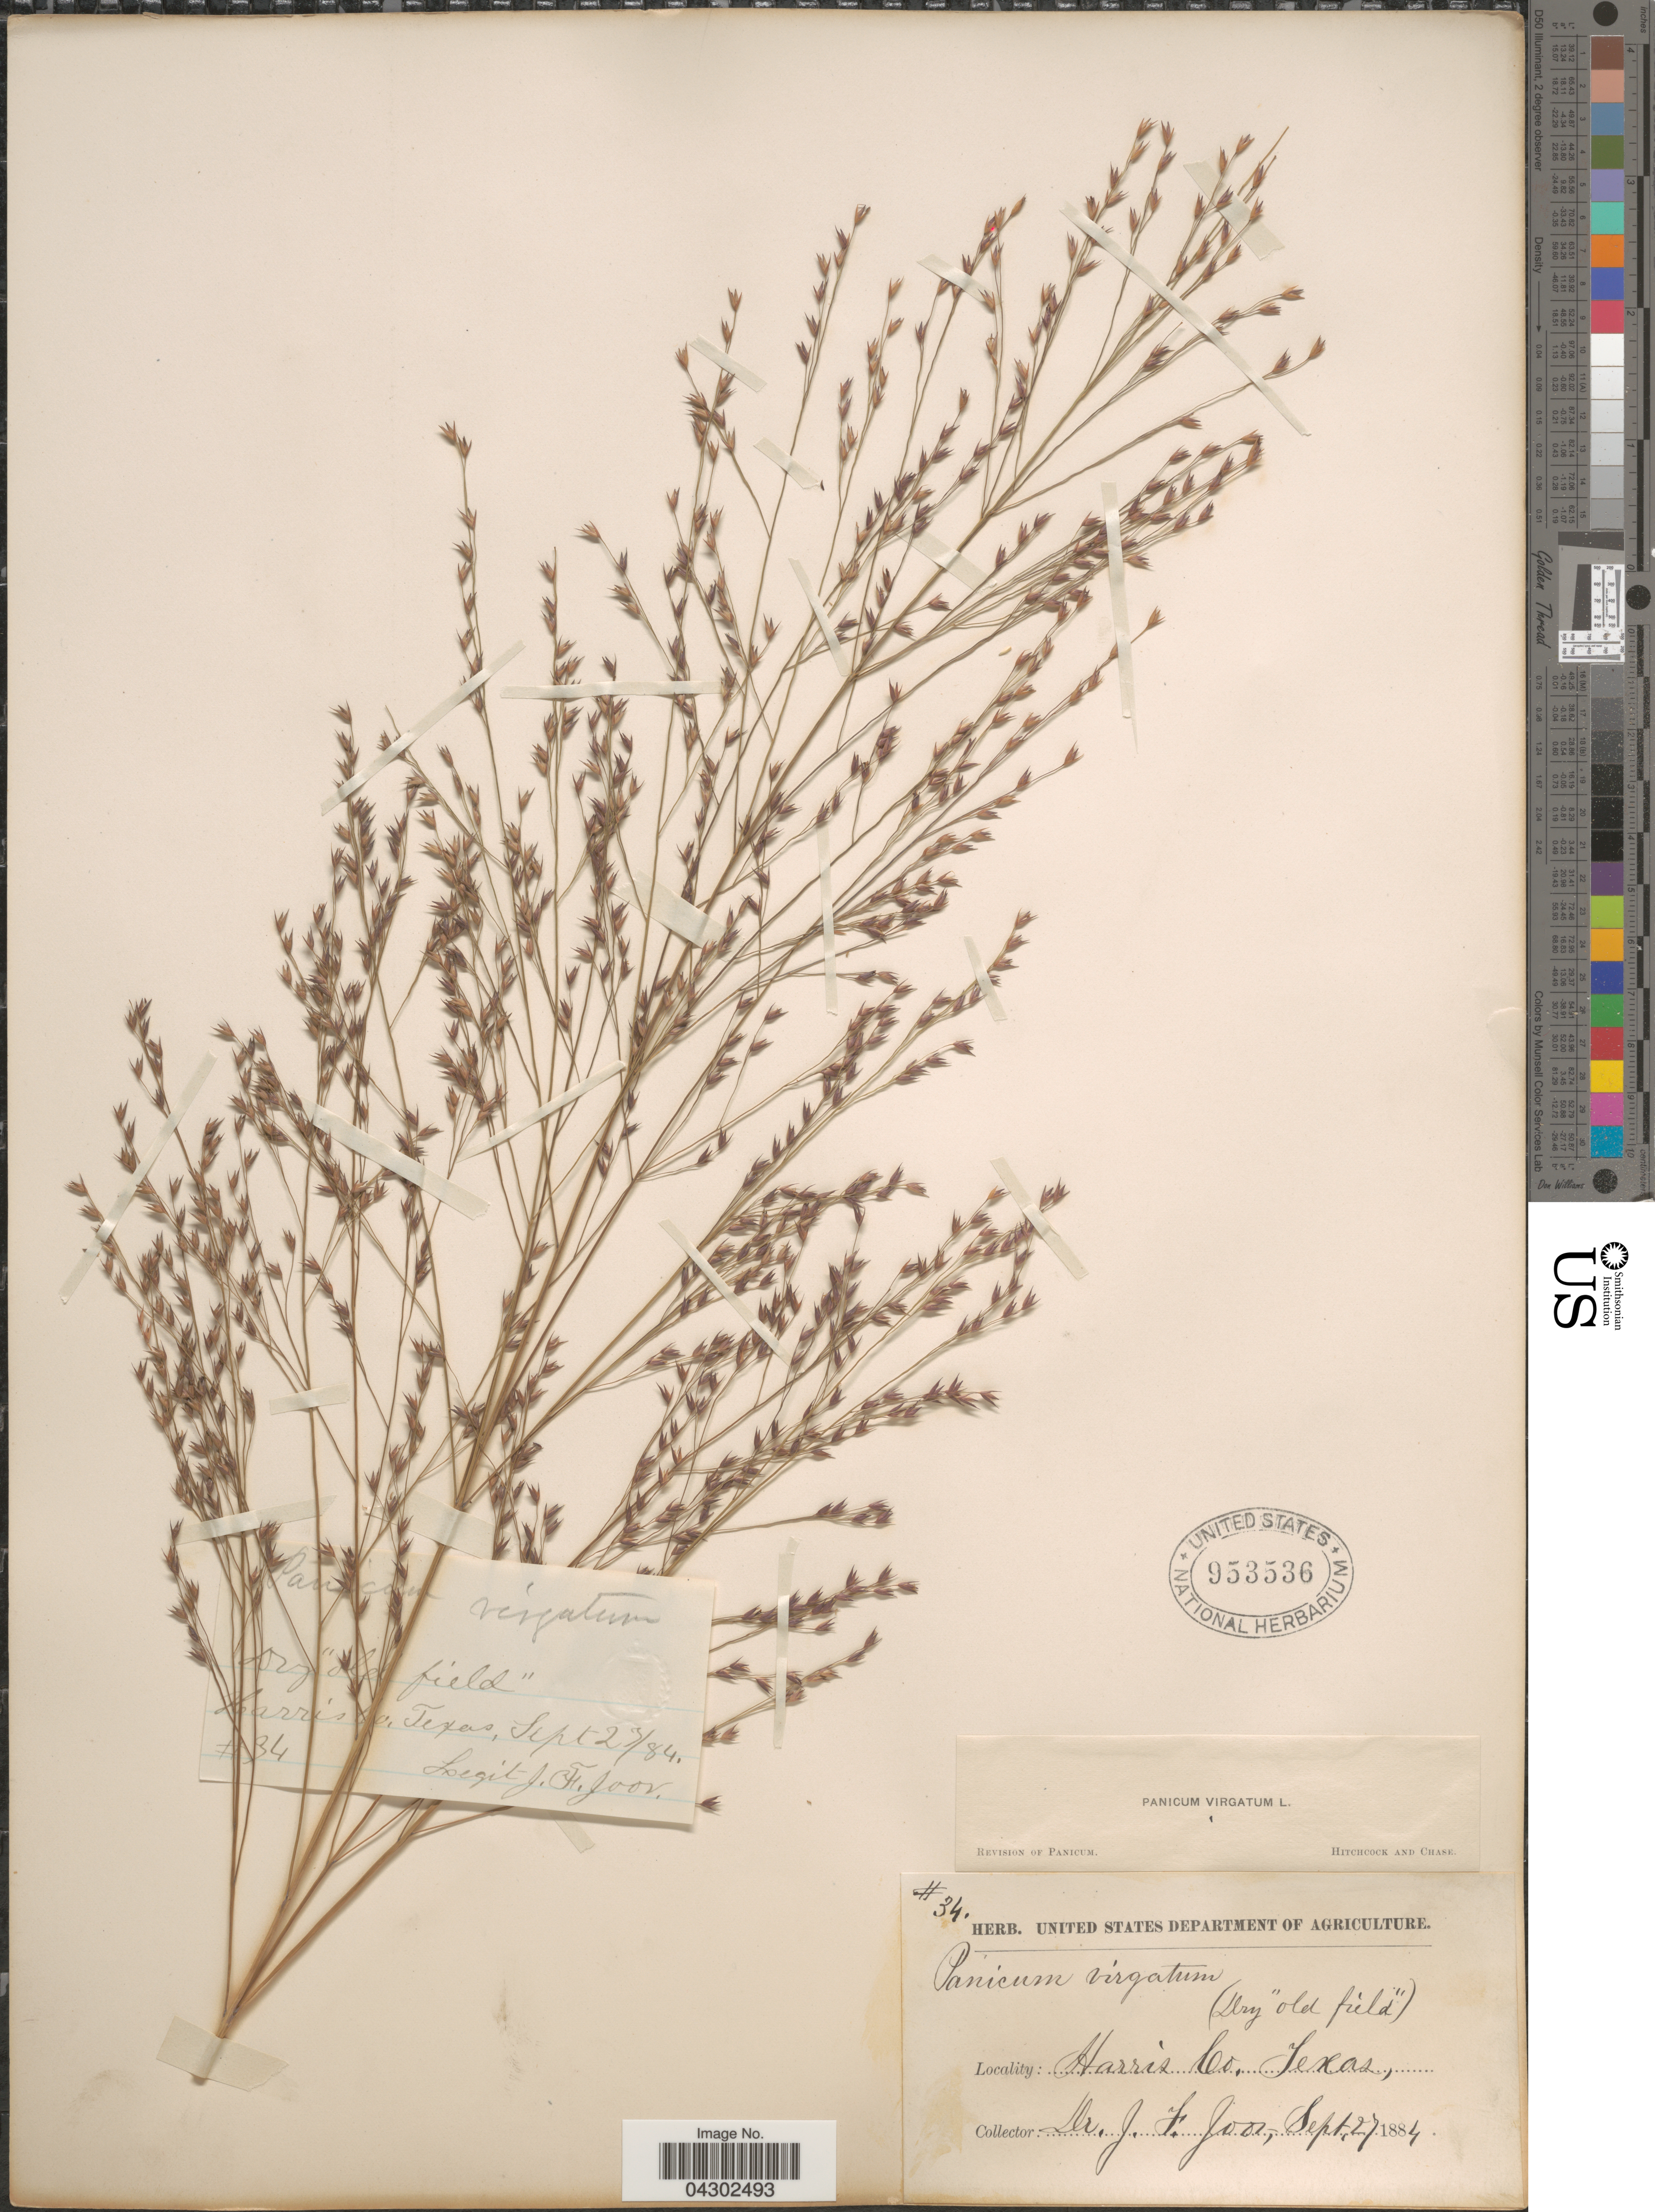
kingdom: Plantae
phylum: Tracheophyta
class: Liliopsida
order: Poales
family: Poaceae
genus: Panicum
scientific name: Panicum virgatum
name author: L.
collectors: J. F. Joor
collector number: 34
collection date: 1884-09-27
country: United States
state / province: Texas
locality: Harris Co.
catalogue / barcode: US 953536